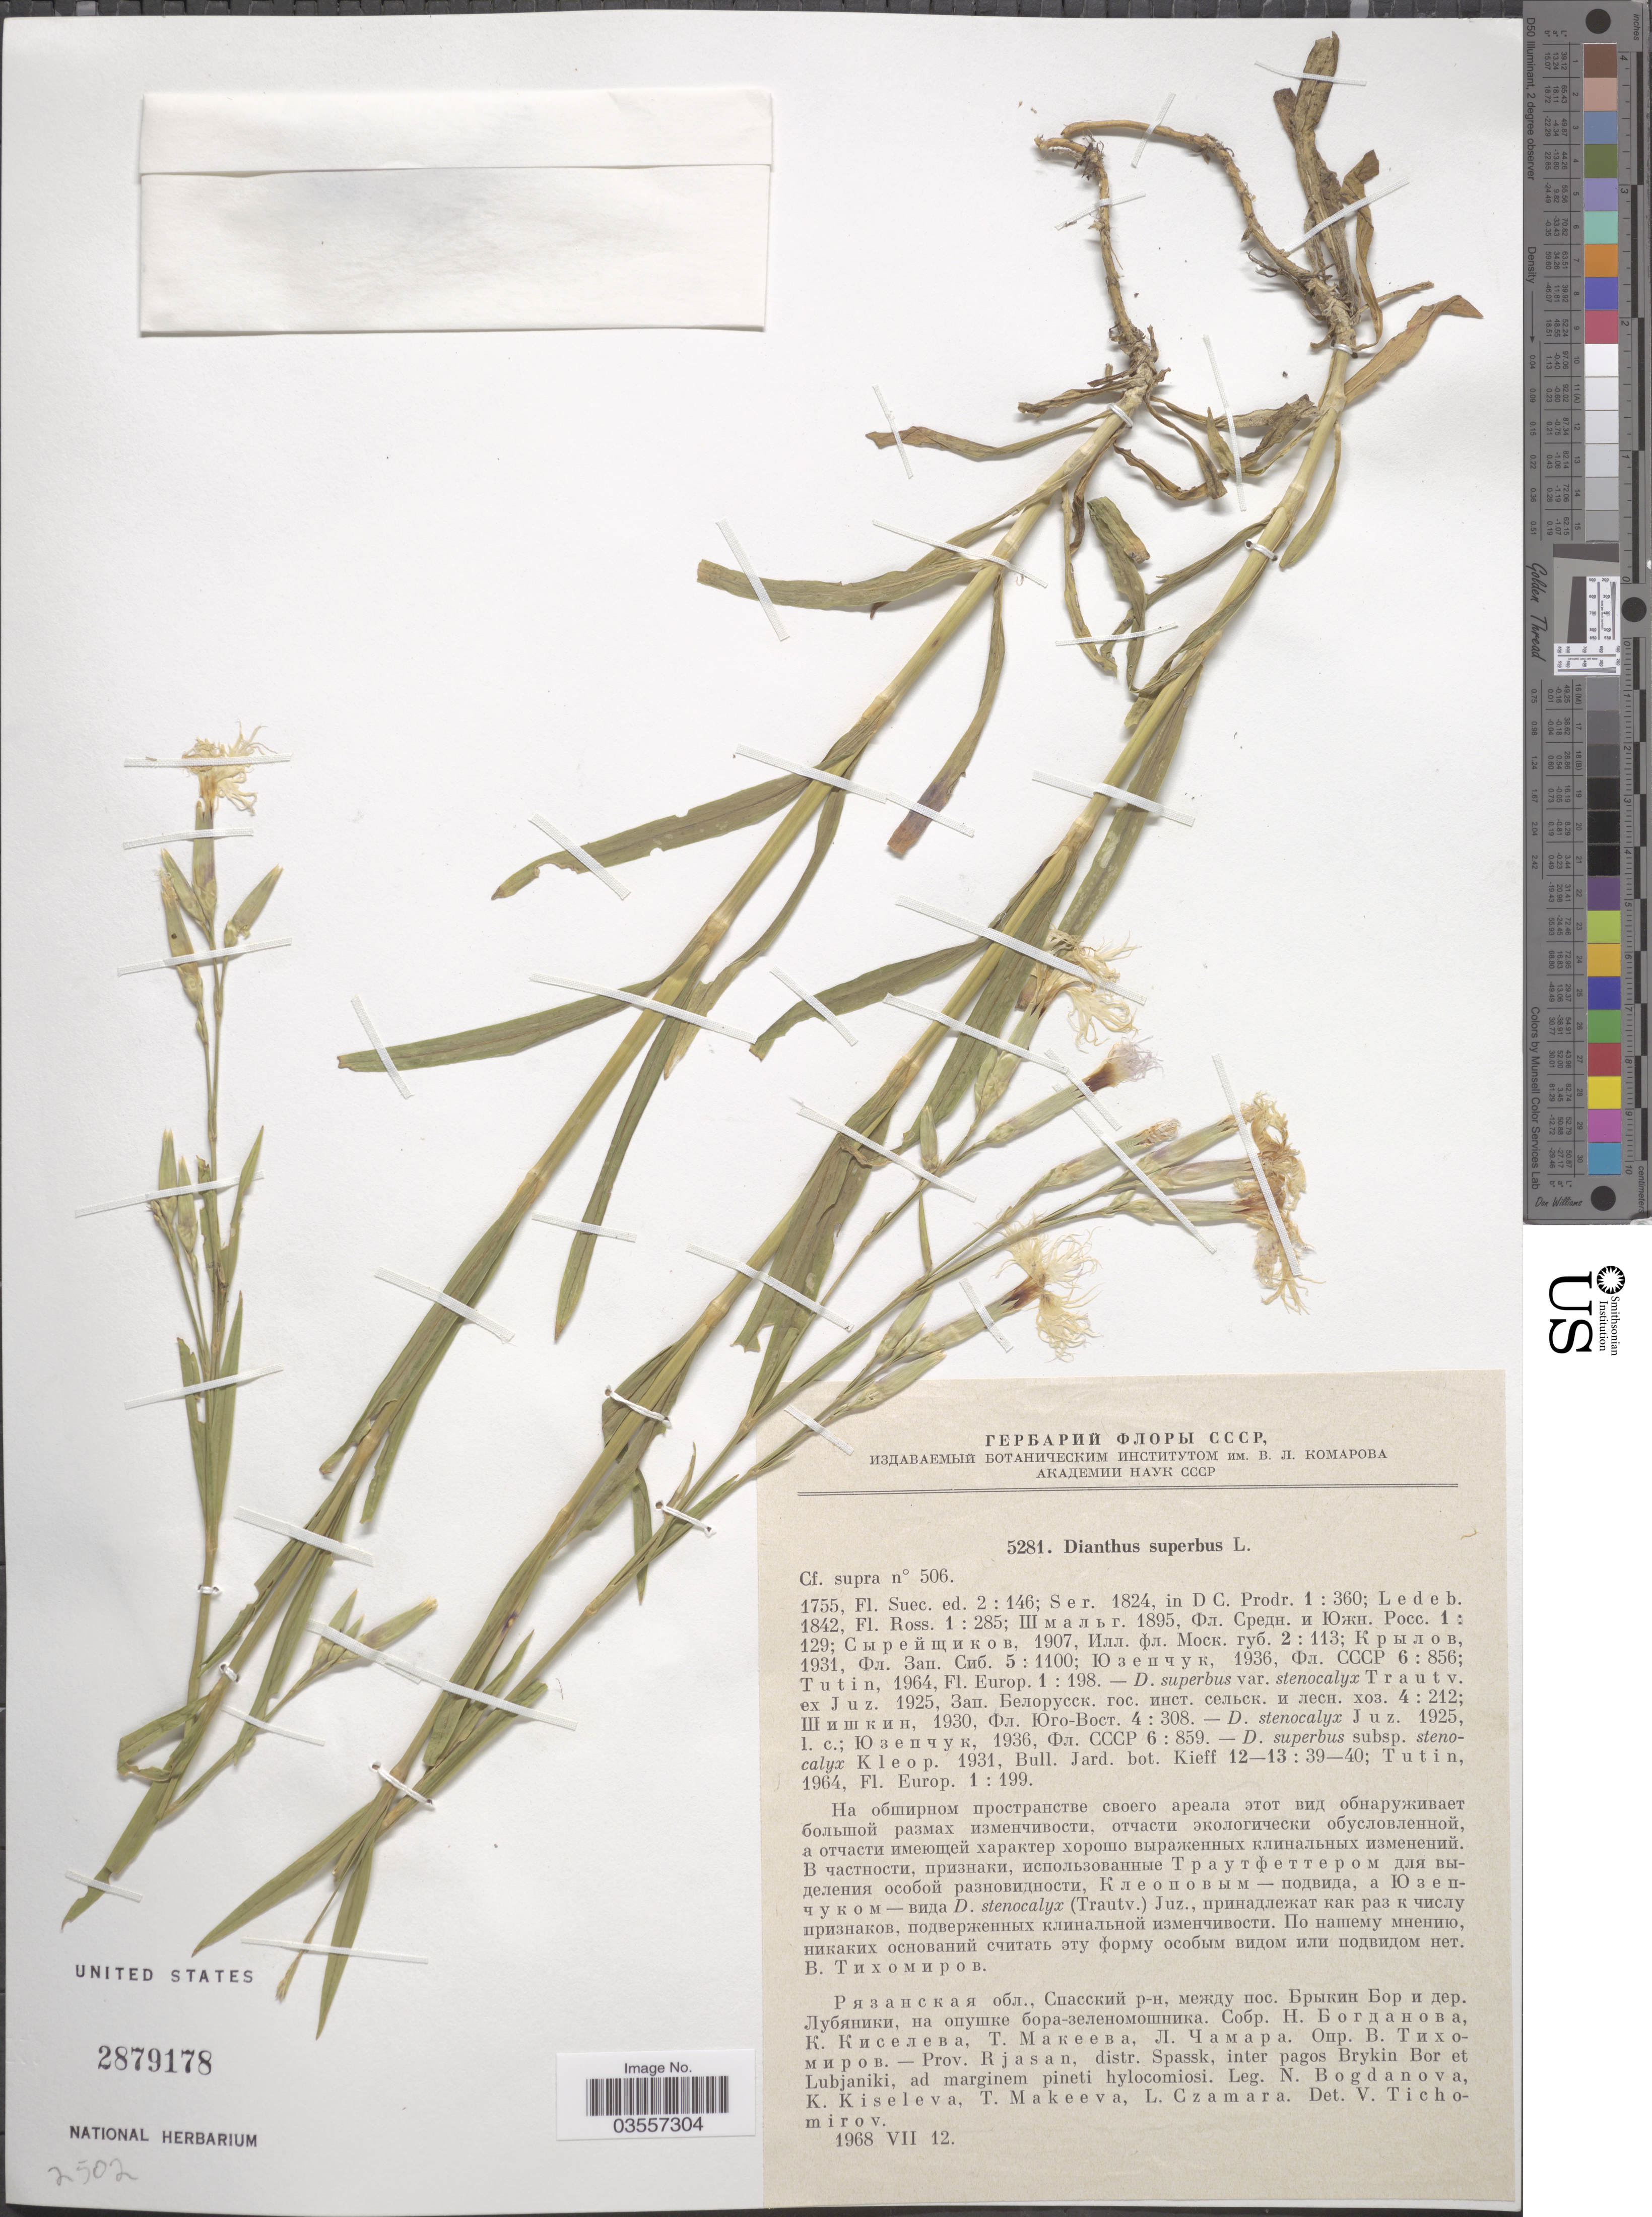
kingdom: Plantae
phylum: Tracheophyta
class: Magnoliopsida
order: Caryophyllales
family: Caryophyllaceae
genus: Dianthus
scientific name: Dianthus superbus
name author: L.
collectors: N. Bogdanova, K. Kiseleva, T. Makeeva & L. Czamara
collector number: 5281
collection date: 1968-07-12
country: Russian Federation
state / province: Ryazan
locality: Prov. Rjasan, distr. Spassk, inter pagos Brykin Bor et Lubjaniki, ad marginem pineti hylocomiosi.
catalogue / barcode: US 2879178